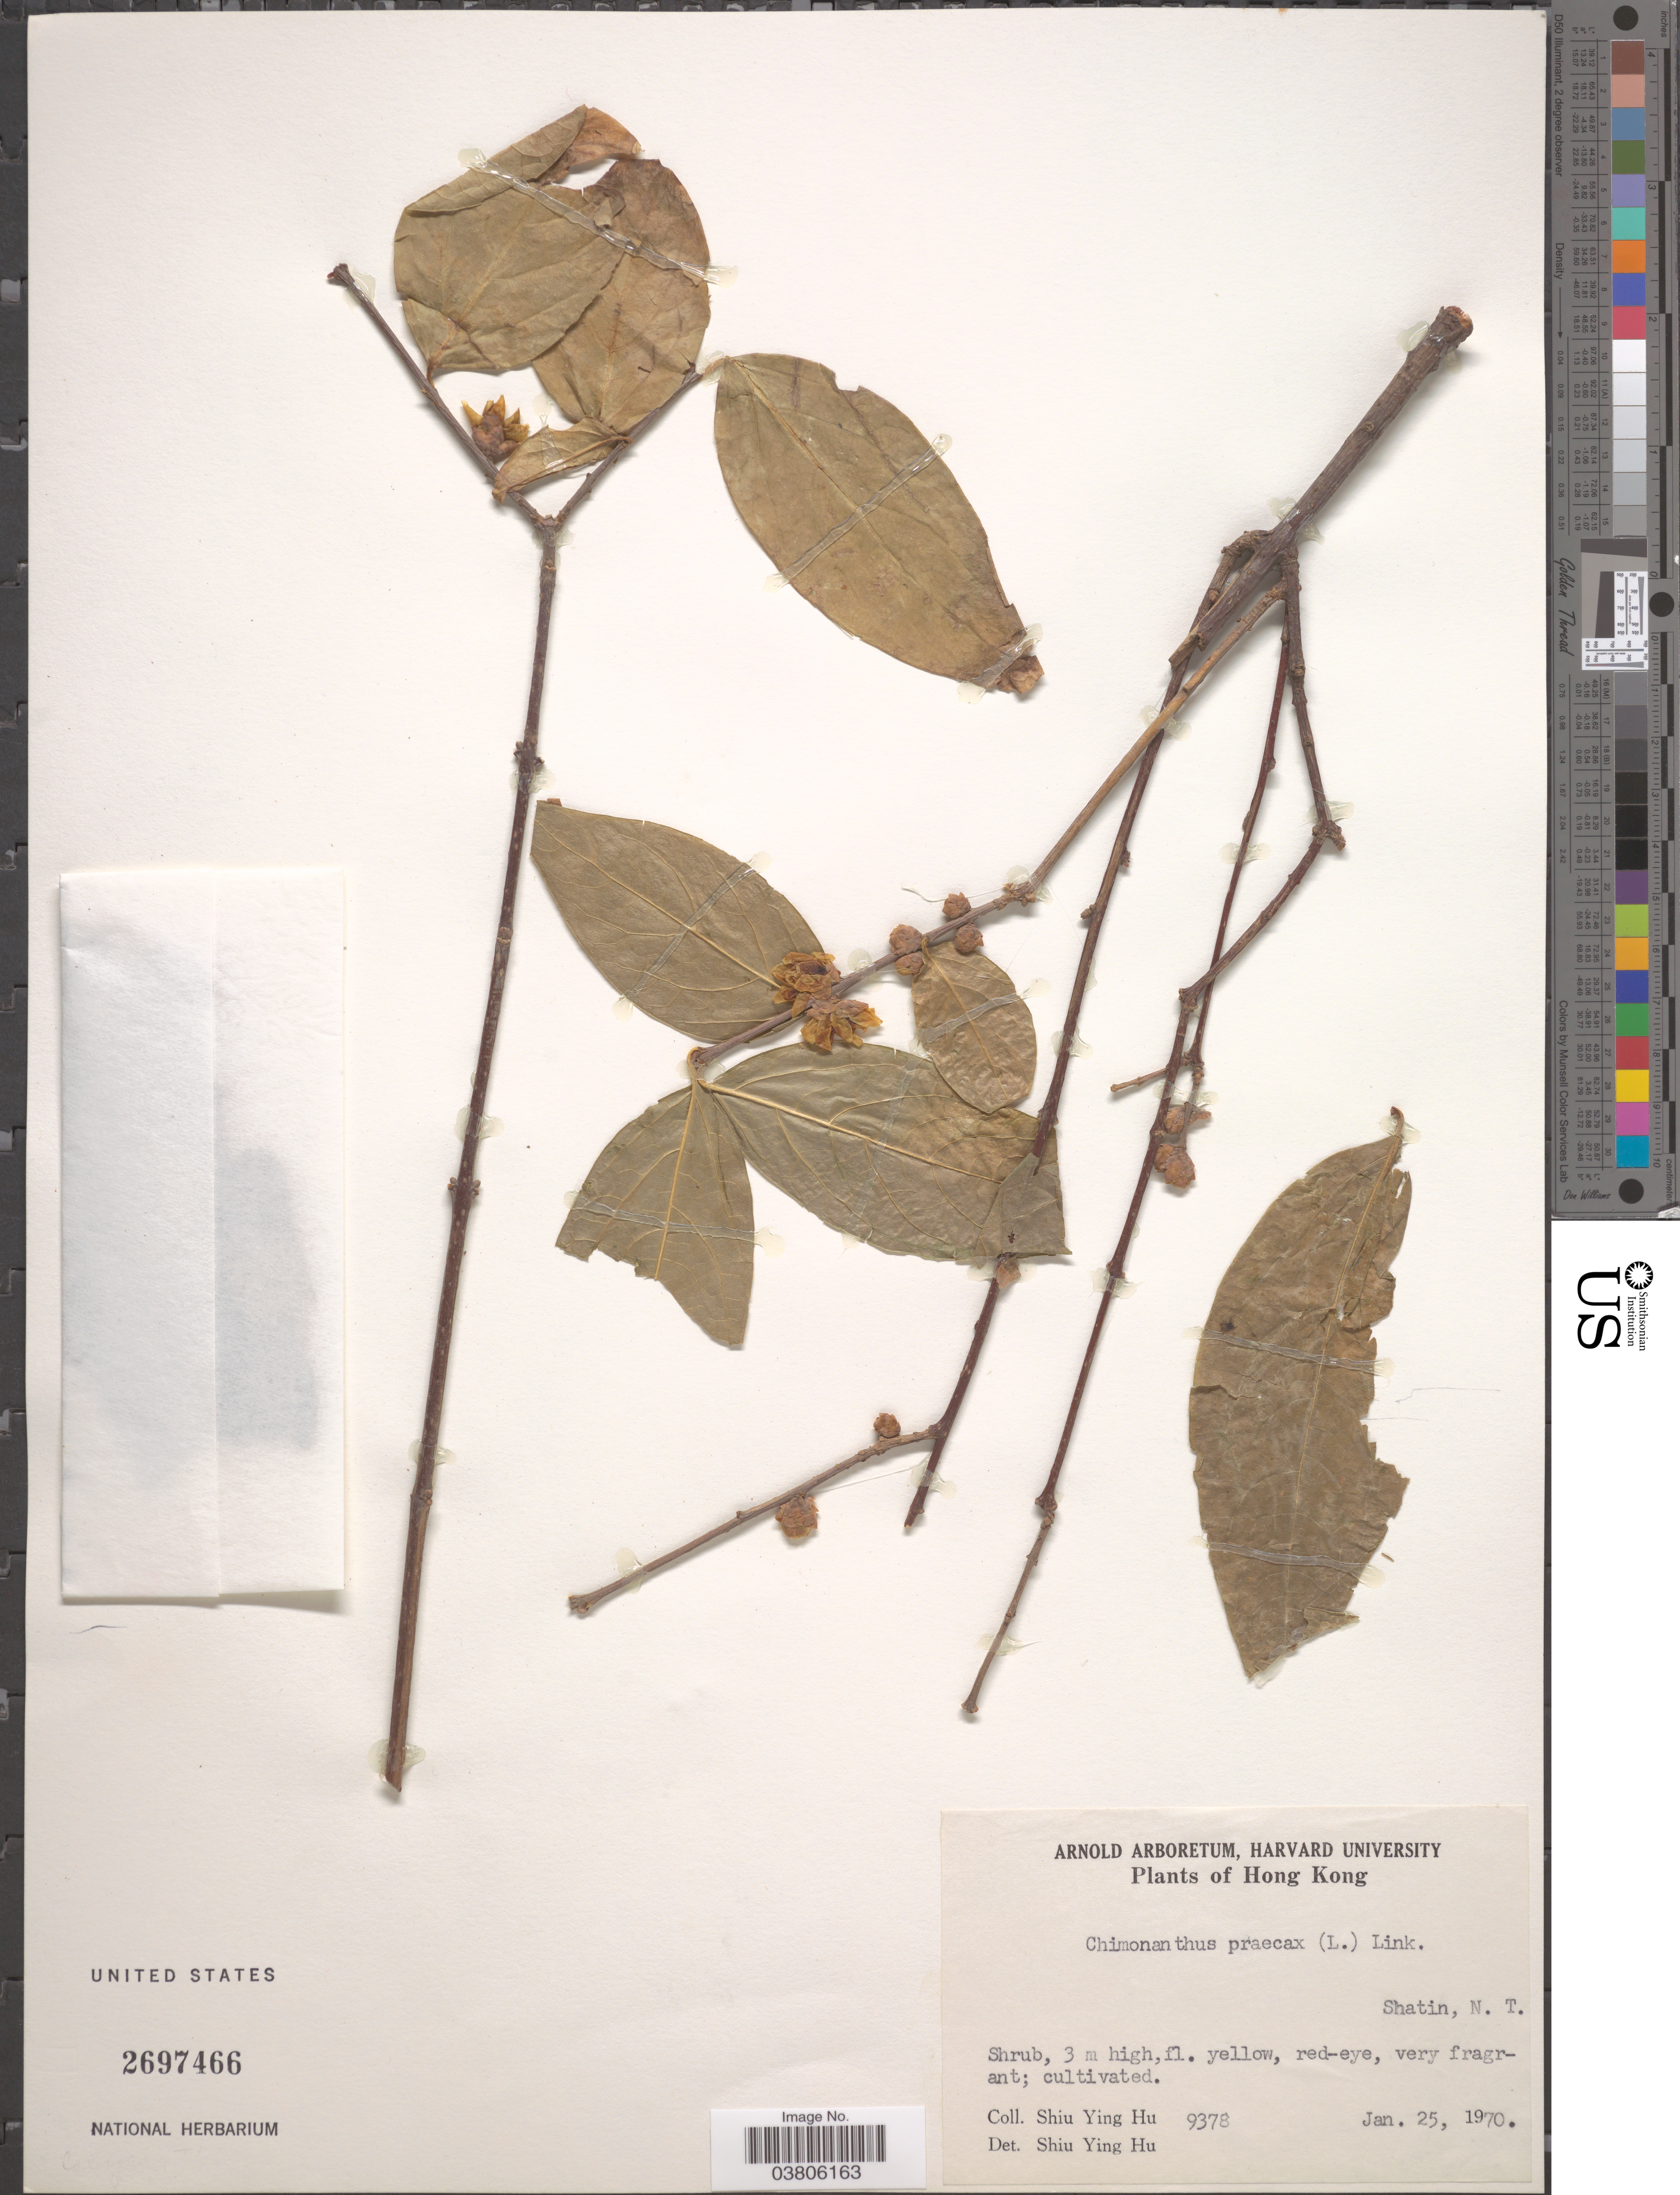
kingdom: Plantae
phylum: Tracheophyta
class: Magnoliopsida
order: Laurales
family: Calycanthaceae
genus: Chimonanthus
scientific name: Chimonanthus fragrans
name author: (Loisel.) Lindl.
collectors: S. Y. Hu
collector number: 9378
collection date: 1970-01-25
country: China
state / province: Hong Kong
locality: Shatin, N. T.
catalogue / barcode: US 2697466